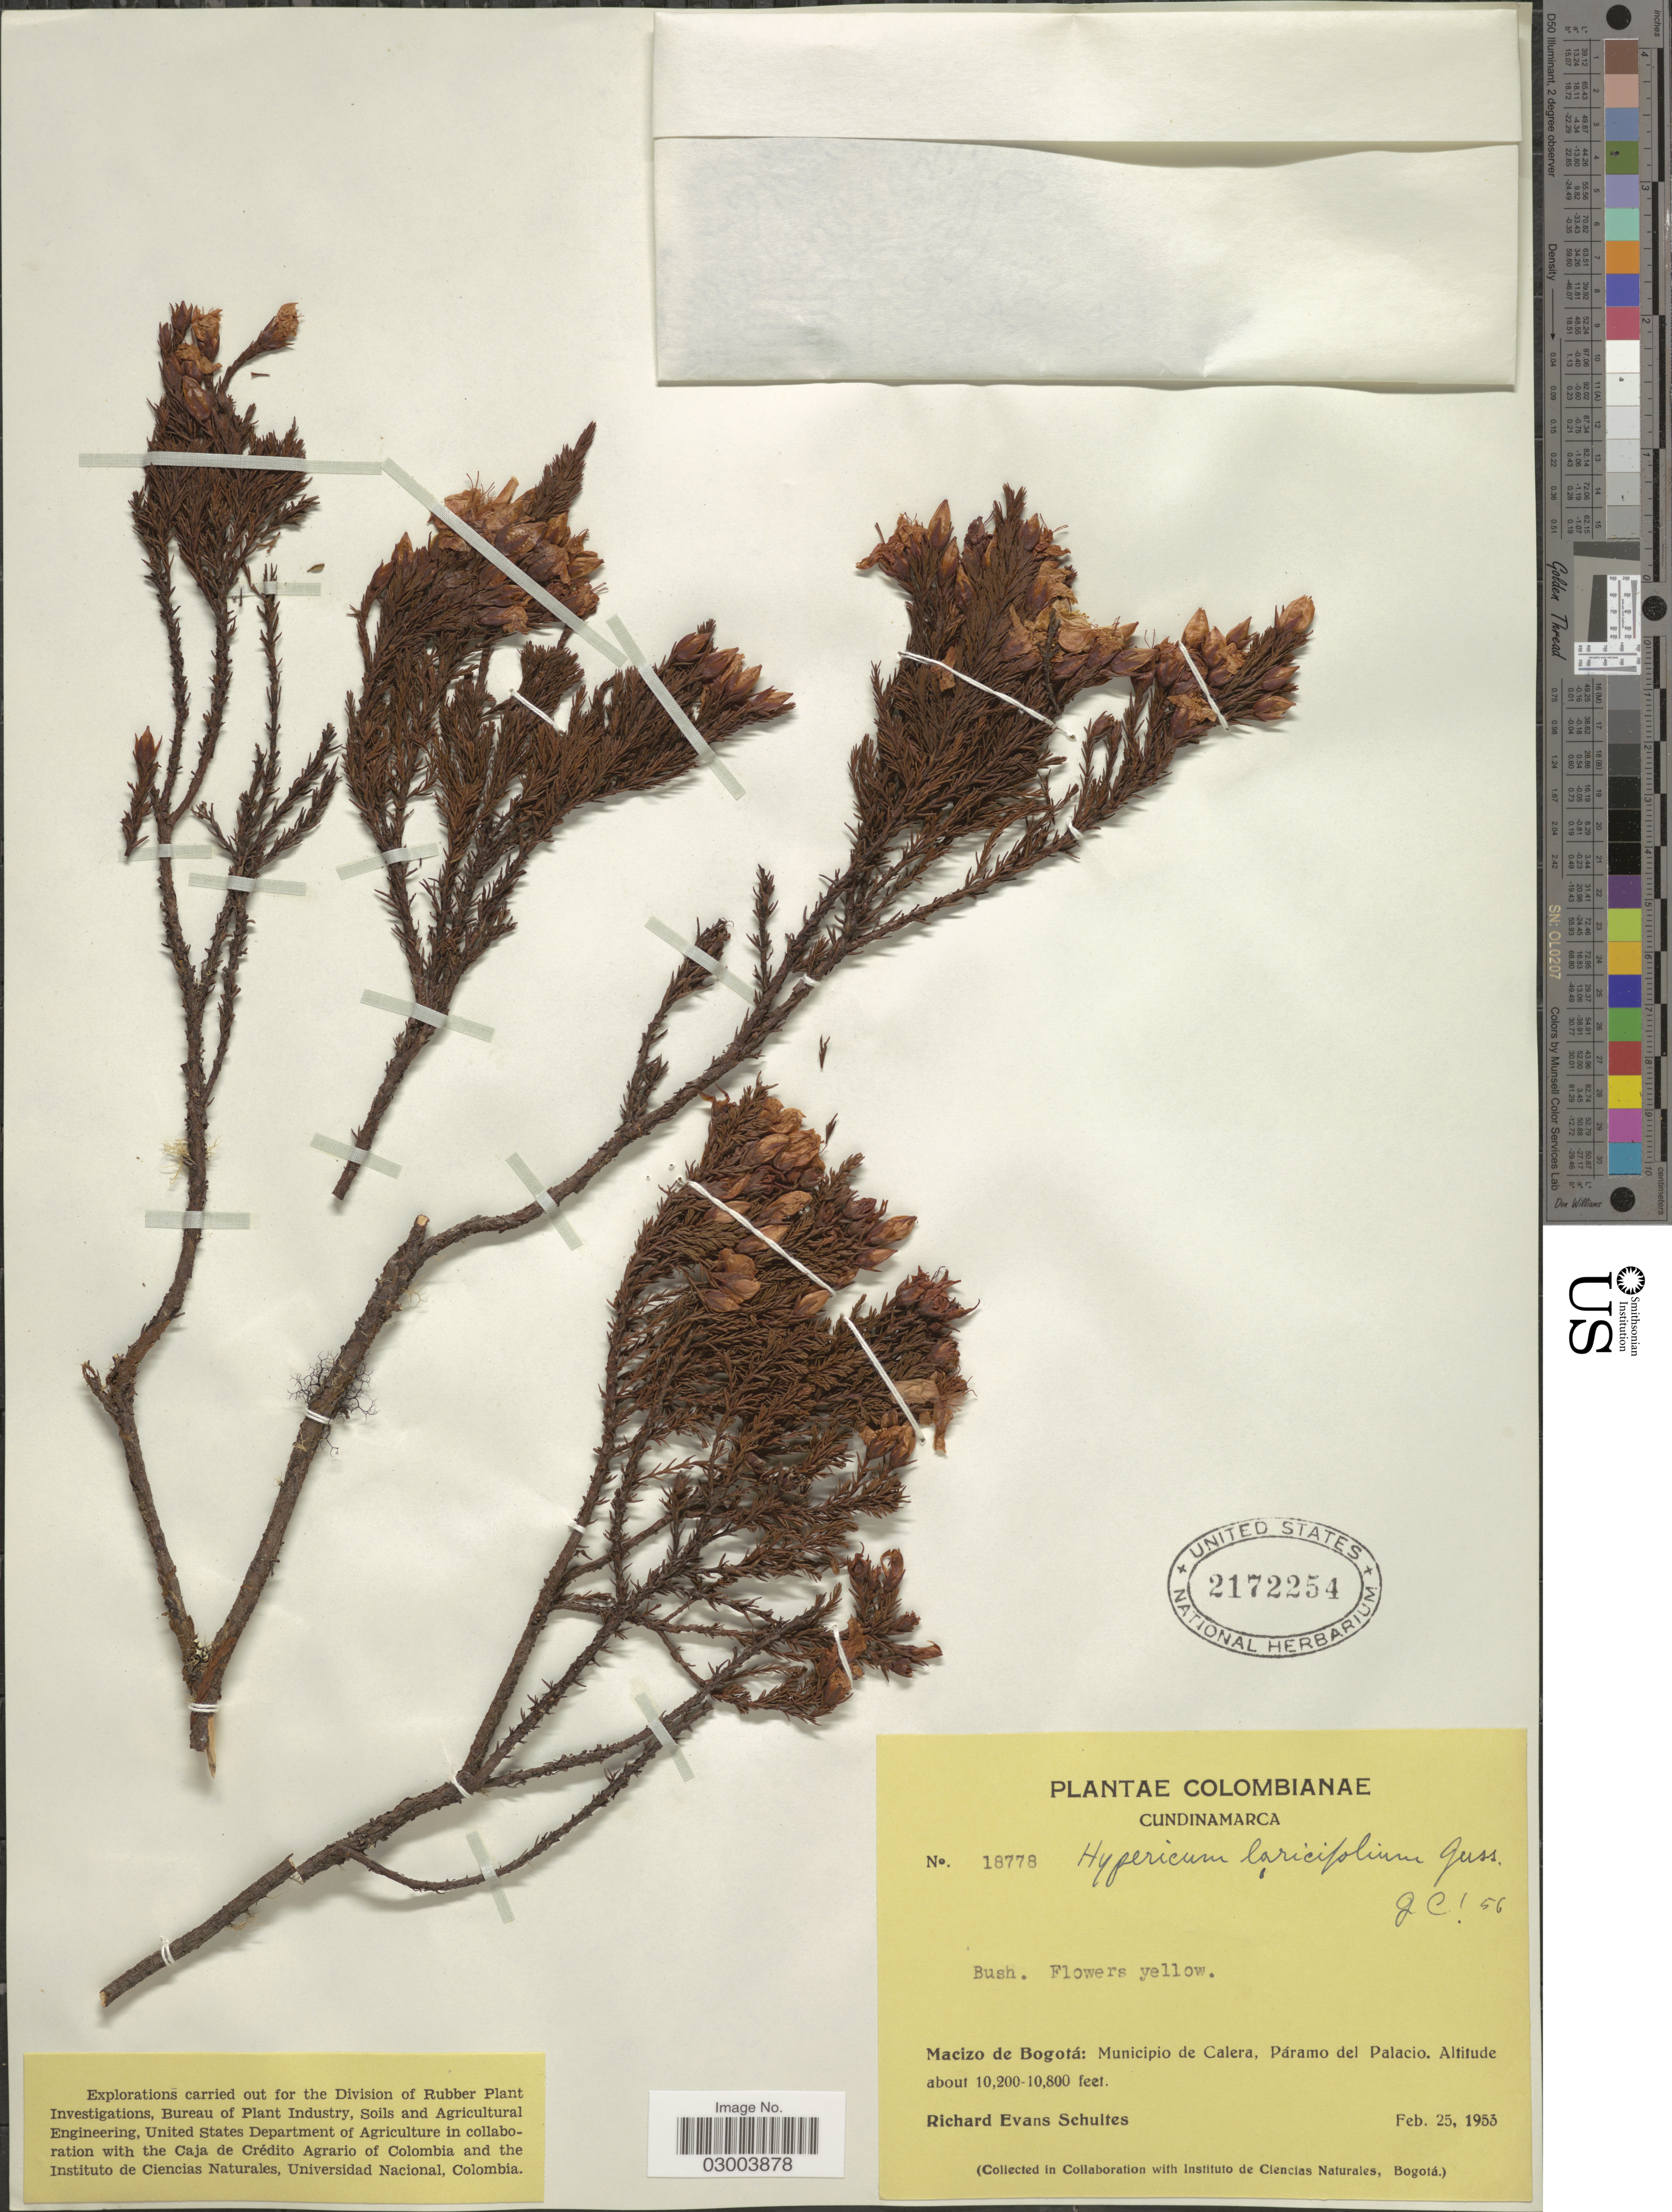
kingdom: Plantae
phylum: Tracheophyta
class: Magnoliopsida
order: Malpighiales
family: Hypericaceae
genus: Hypericum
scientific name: Hypericum laricifolium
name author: Juss.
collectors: R. E. Schultes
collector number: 18778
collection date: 1953-02-25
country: Colombia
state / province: Cundinamarca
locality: Macizo de Bogotá: Municipio de Calera, Páramo del Palacio.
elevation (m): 3109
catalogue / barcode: US 2172254